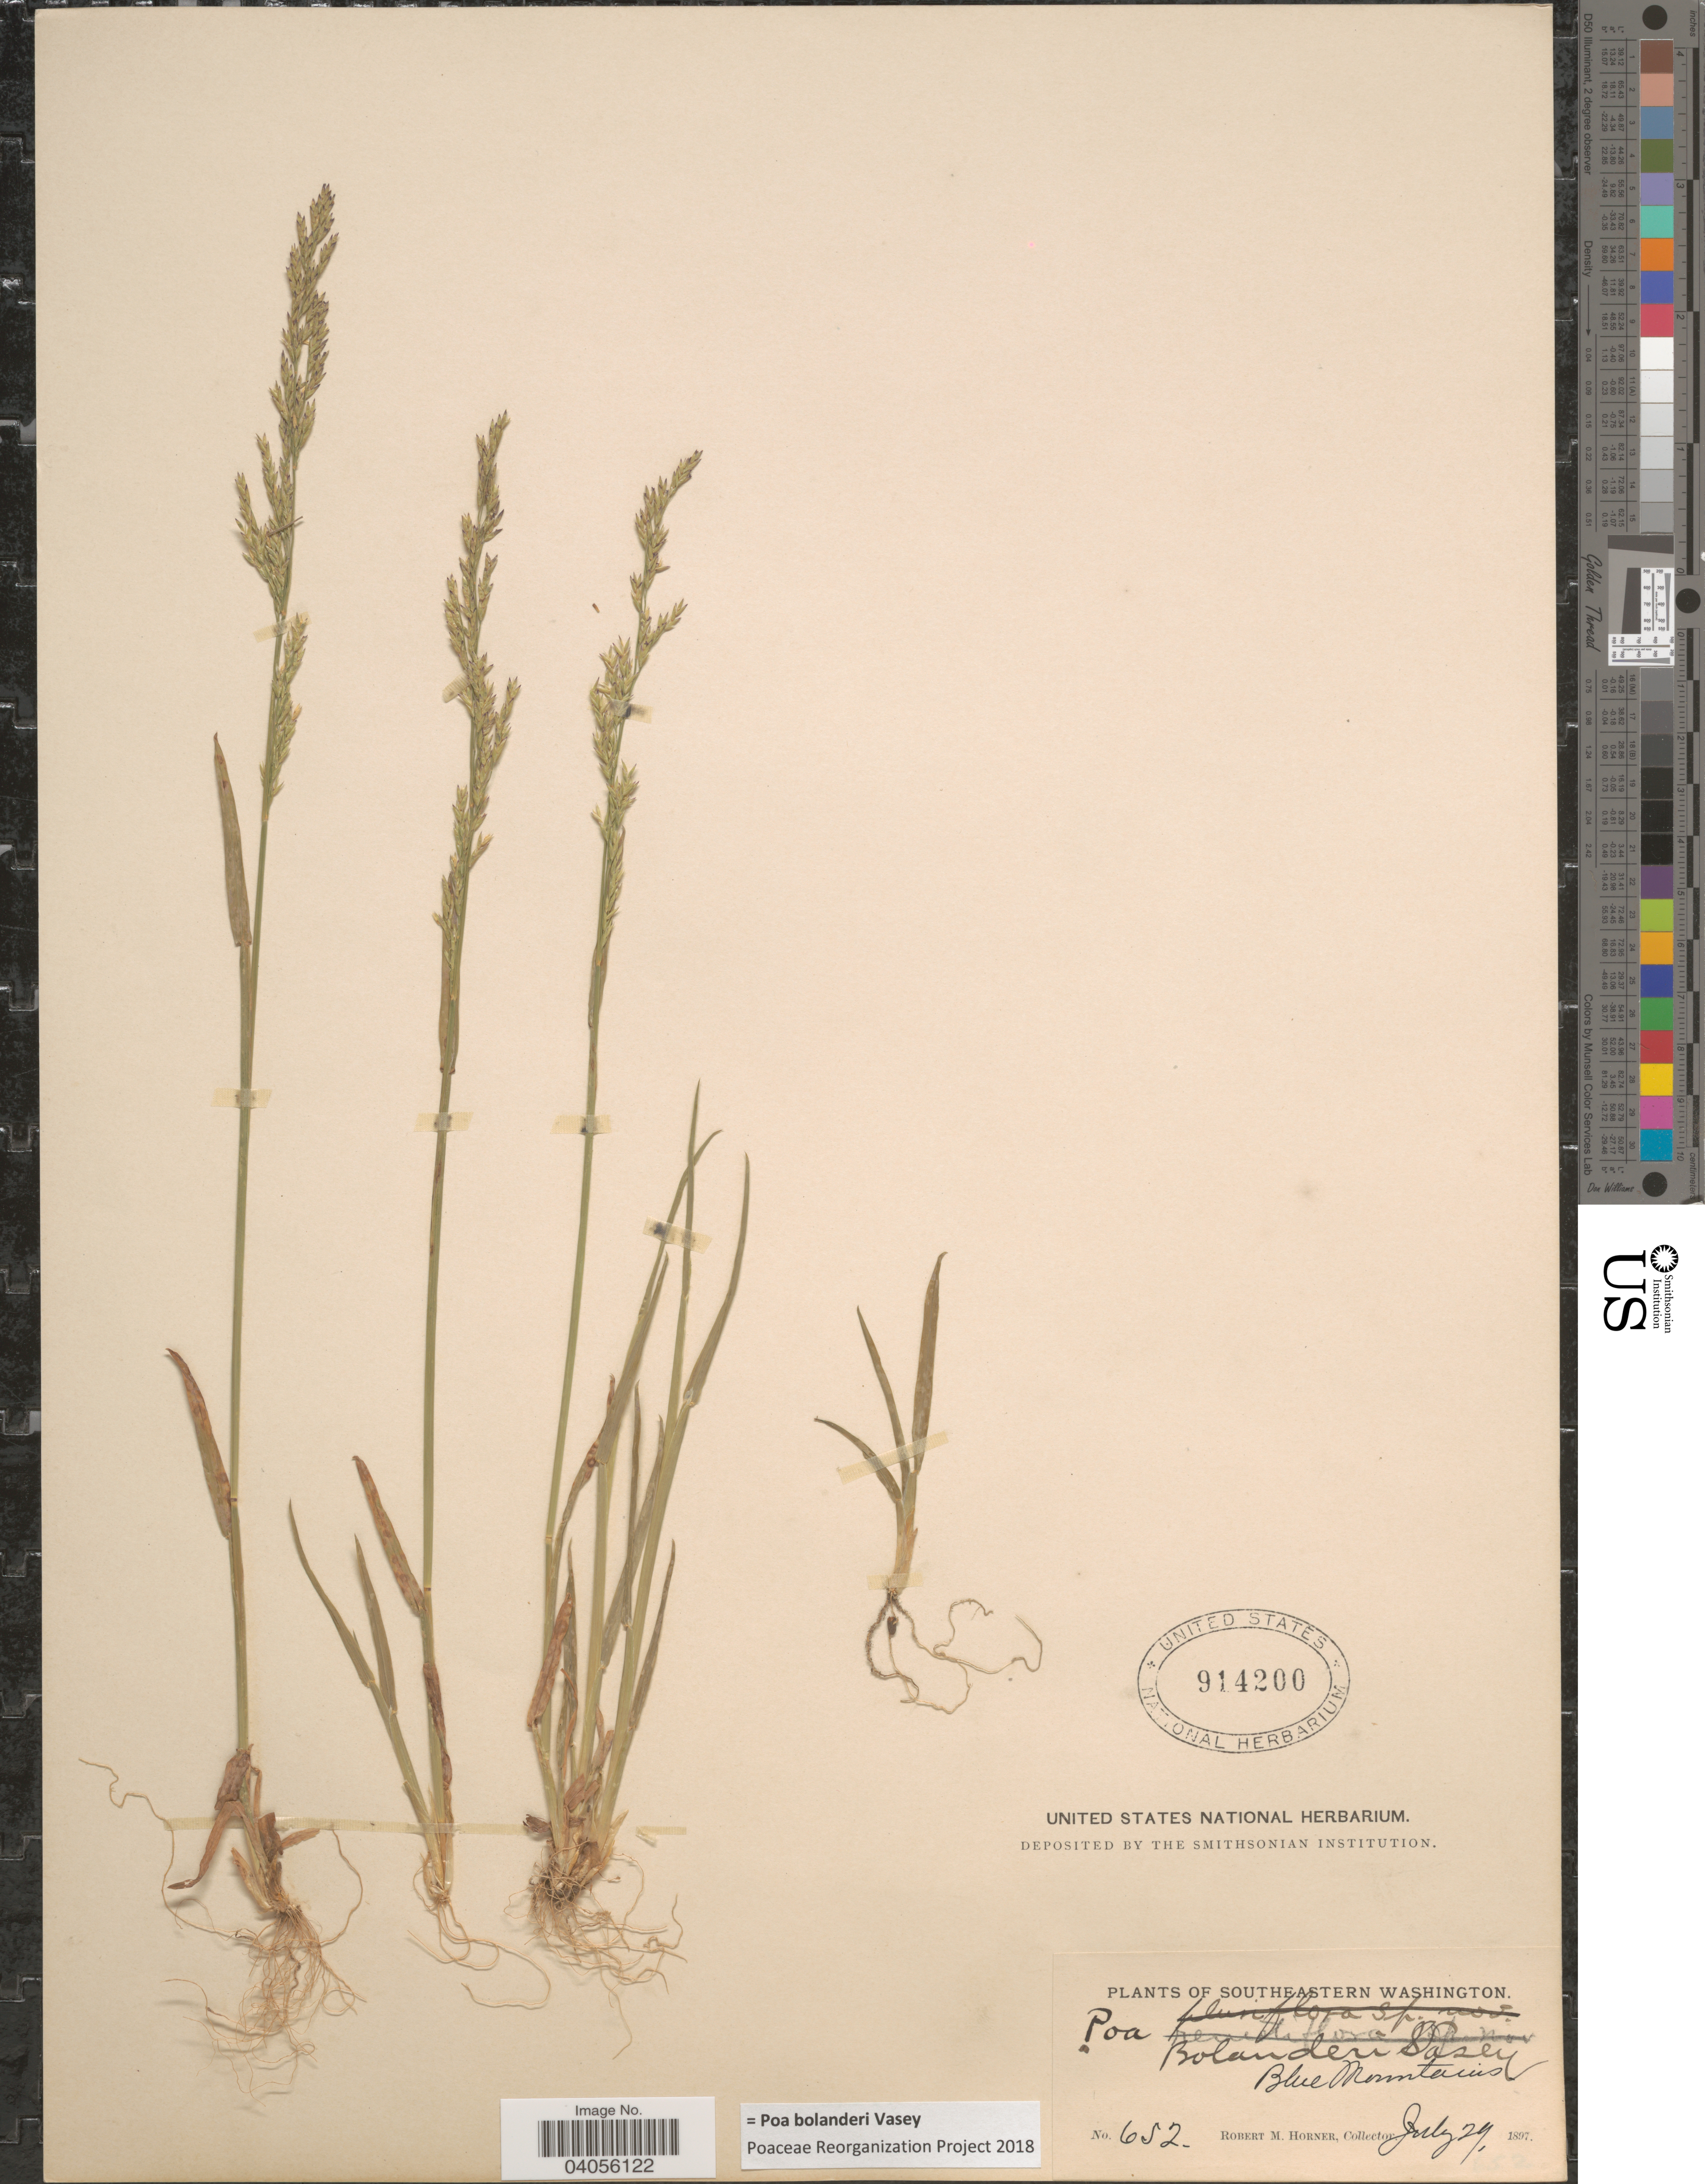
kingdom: Plantae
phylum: Tracheophyta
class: Liliopsida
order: Poales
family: Poaceae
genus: Poa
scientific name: Poa bolanderi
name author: Vasey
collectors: R. Horner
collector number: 652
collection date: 1897-07-24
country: United States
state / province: Washington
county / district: Clallam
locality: Southeastern Washington. Blue Mountains.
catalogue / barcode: US 914200